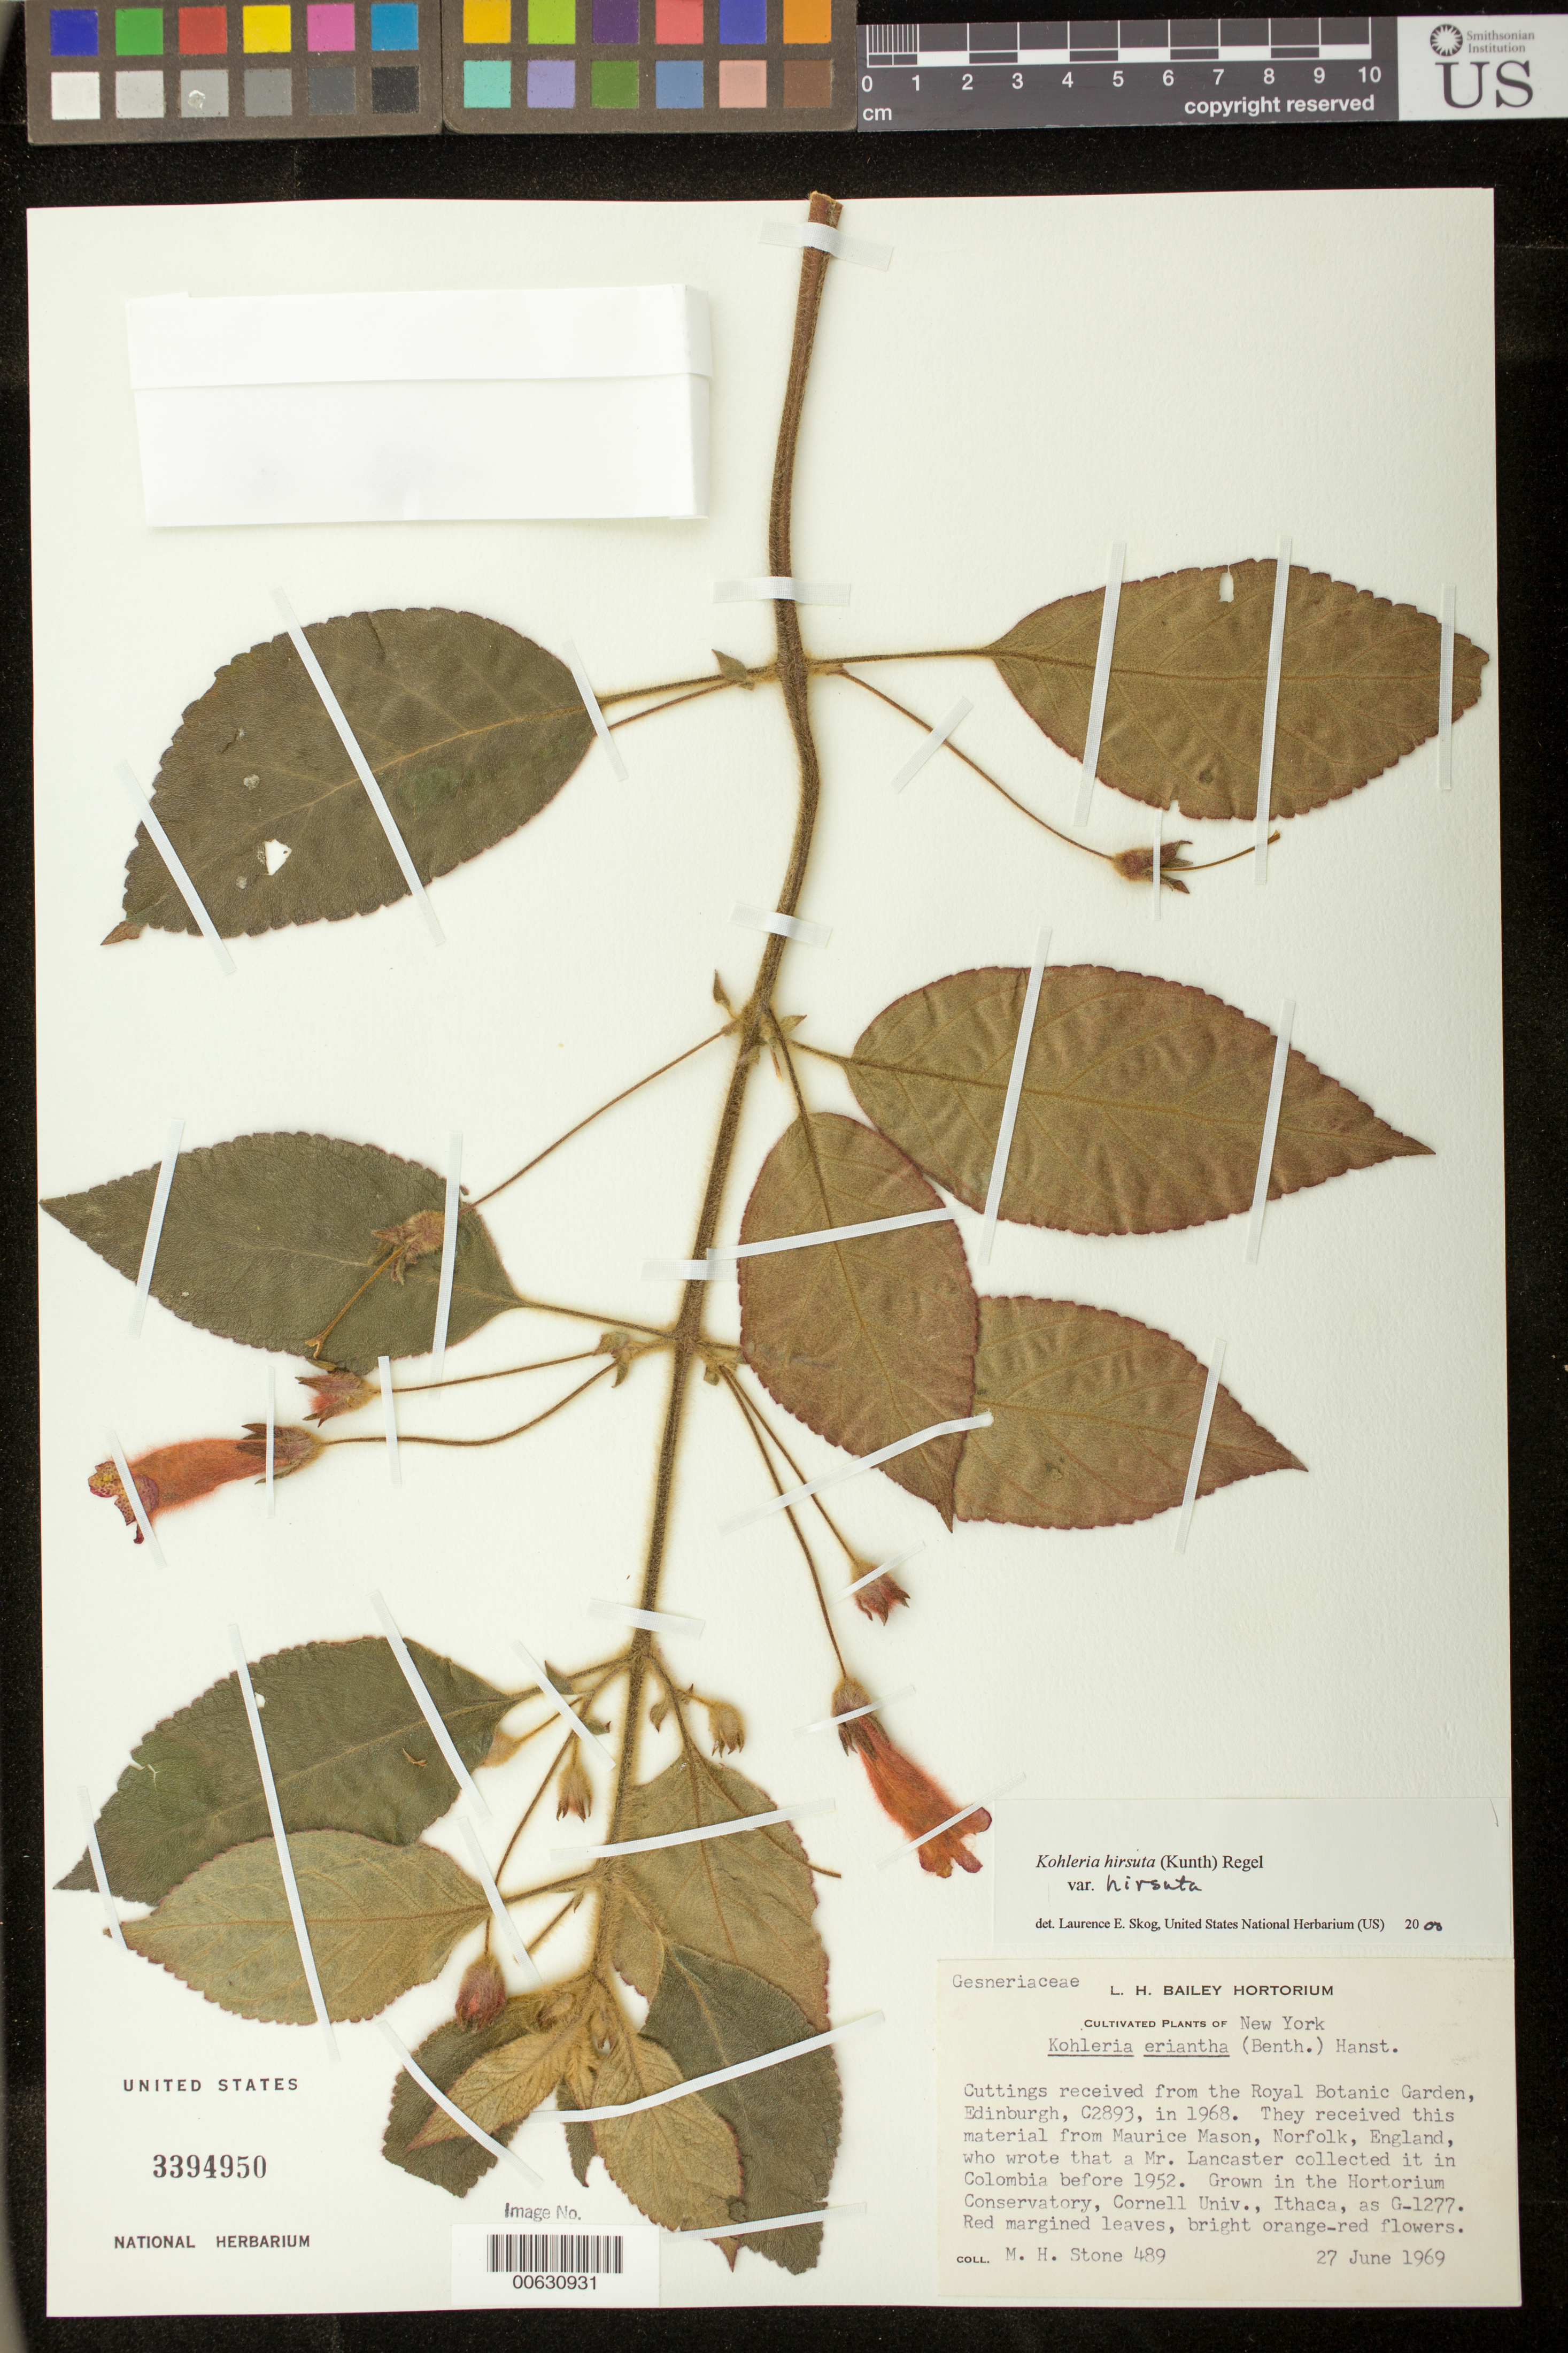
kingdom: Plantae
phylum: Tracheophyta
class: Magnoliopsida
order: Lamiales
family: Gesneriaceae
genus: Kohleria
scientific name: Kohleria hirsuta var. hirsuta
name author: (Kunth) Regel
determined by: Skog, Laurence E.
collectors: M. Stone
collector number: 489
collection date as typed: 27 Jun 1969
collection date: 1969-06-27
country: Colombia (?)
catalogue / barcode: US 3394950